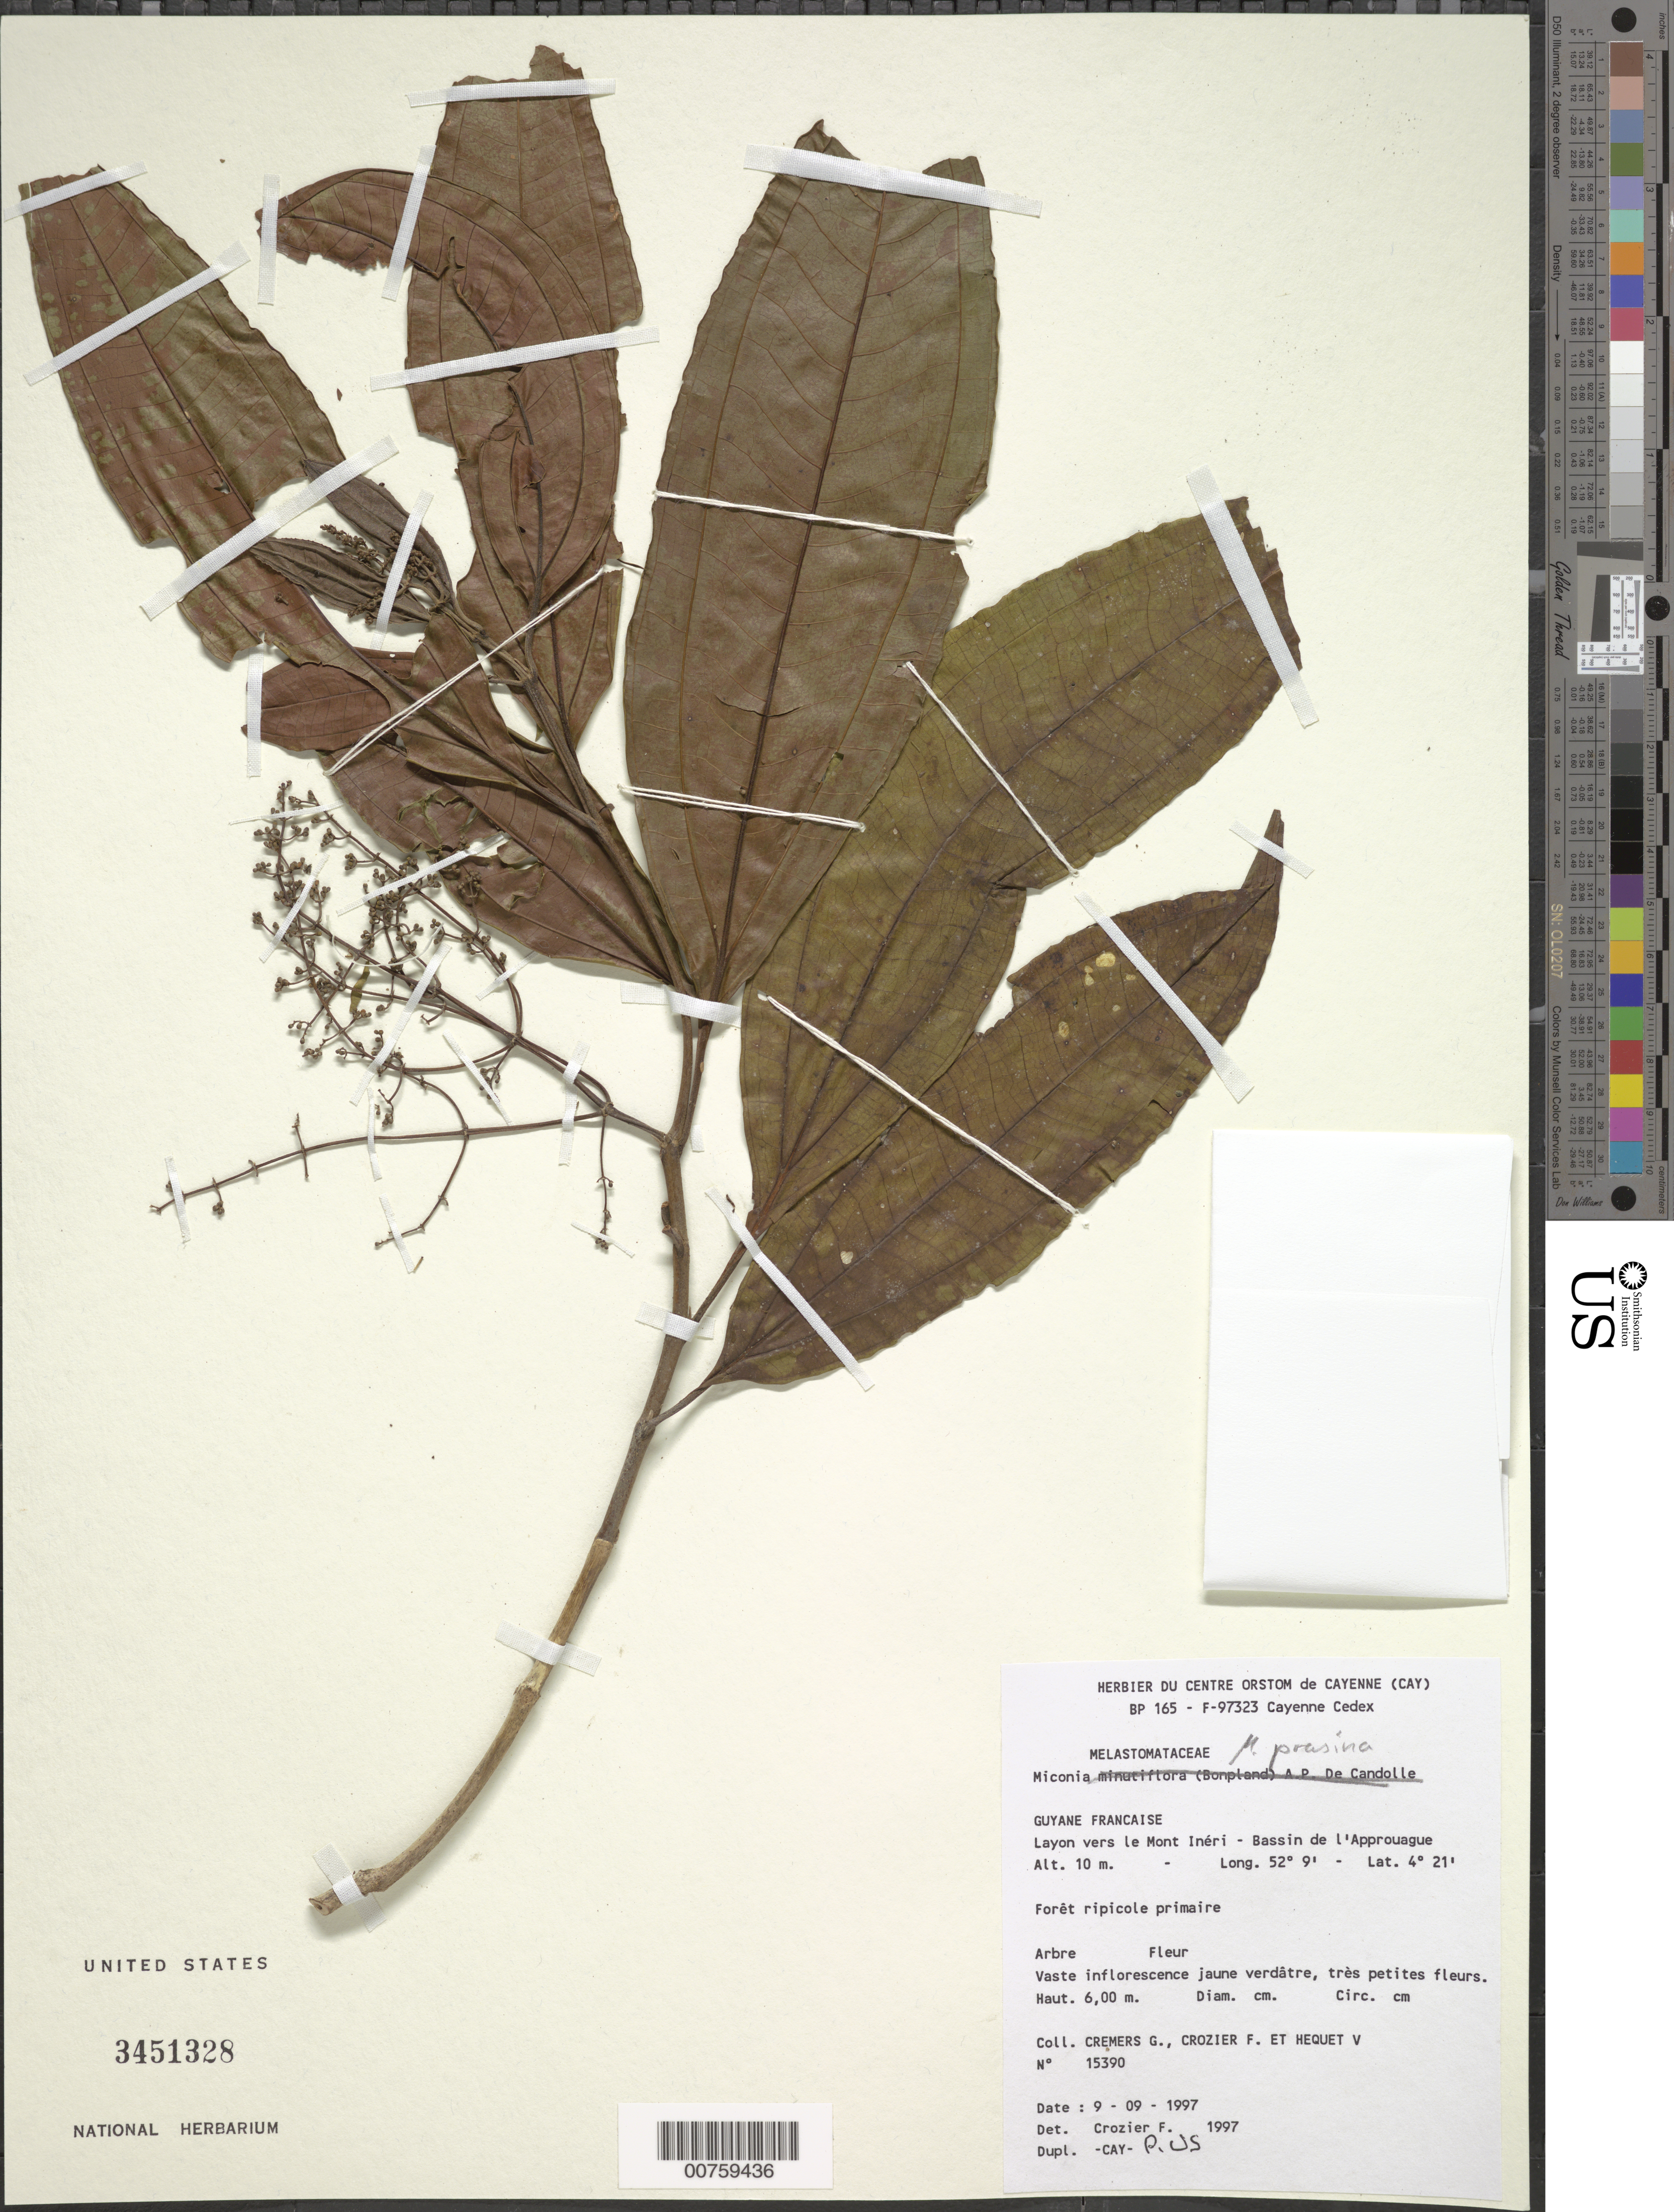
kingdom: Plantae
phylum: Tracheophyta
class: Magnoliopsida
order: Myrtales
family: Melastomataceae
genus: Miconia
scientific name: Miconia prasina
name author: (Sw.) DC.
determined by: Michelangeli, F. A.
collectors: G. Cremers, F. Crozier & V. Hequet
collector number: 15390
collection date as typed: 9-Sep-97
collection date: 1997-09-09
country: French Guiana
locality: Mont Inéri, Bassin de l'Approuague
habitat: Forêt ripicole primaire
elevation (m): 10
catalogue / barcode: US 3451328